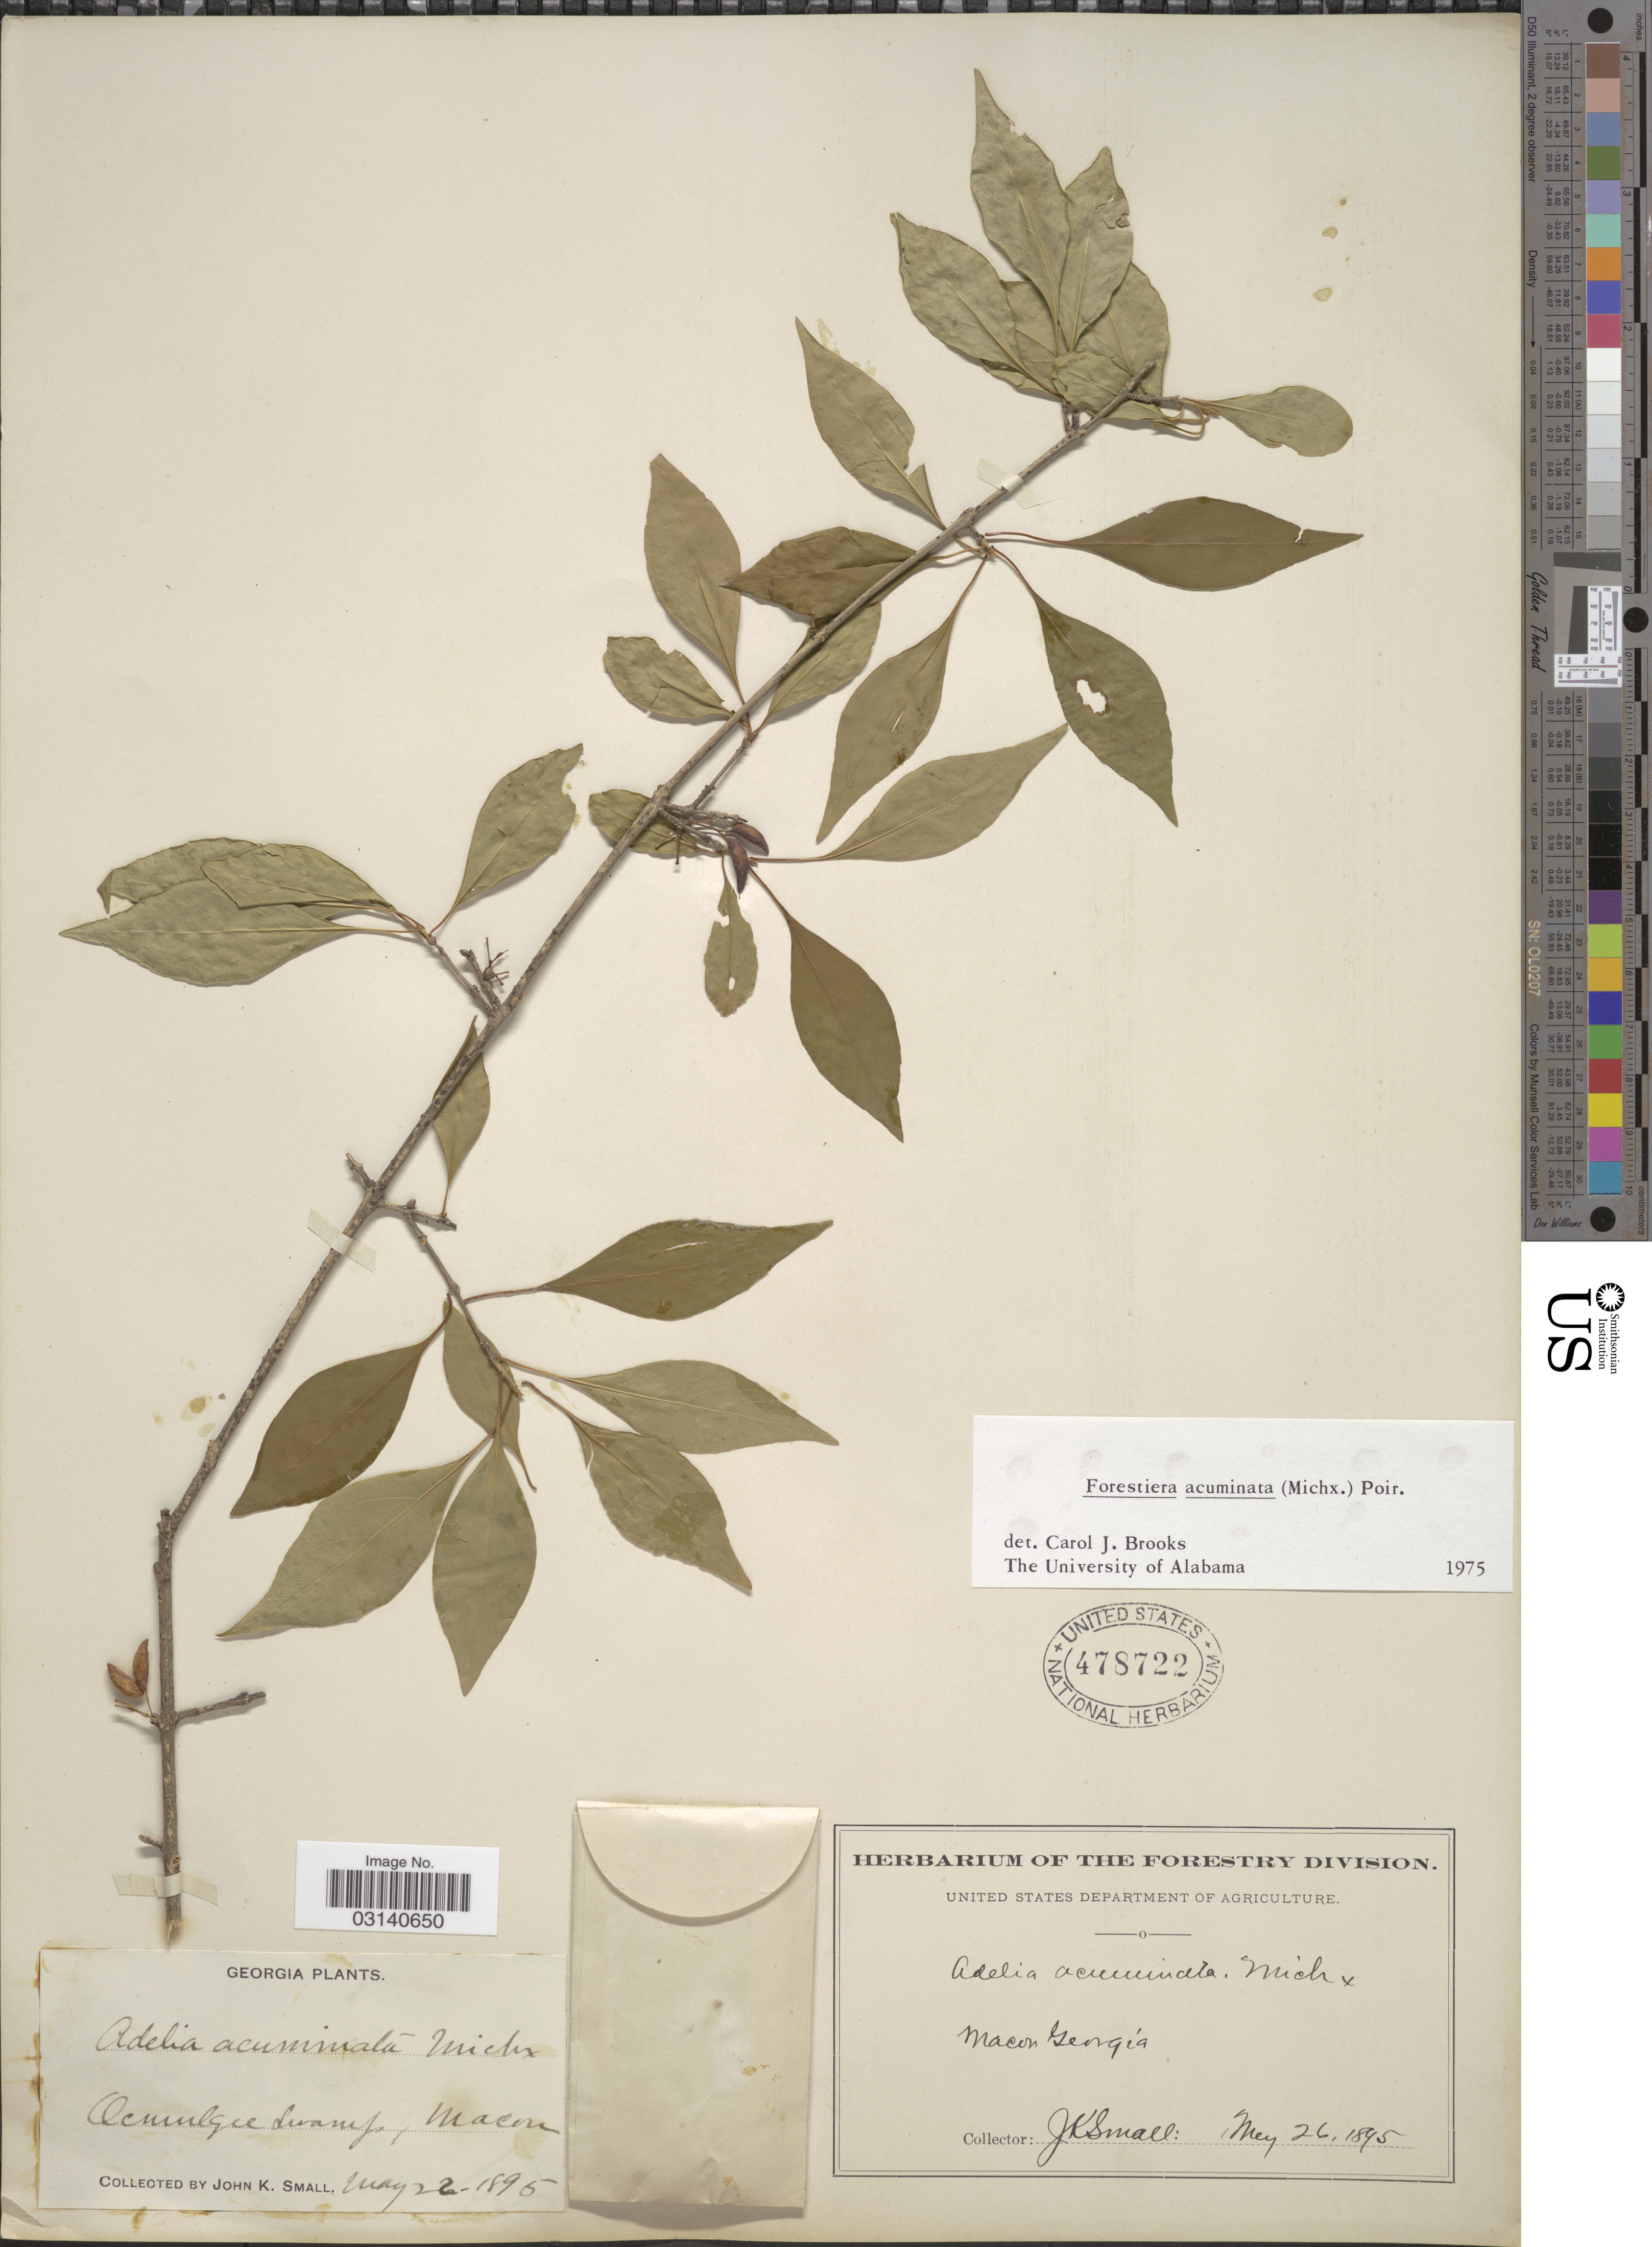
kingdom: Plantae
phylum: Tracheophyta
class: Magnoliopsida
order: Lamiales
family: Oleaceae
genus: Forestiera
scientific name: Forestiera acuminata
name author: (Michx.) Poir.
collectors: J. K. Small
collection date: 1895-05-26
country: United States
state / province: Georgia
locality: Ocmulgee swamp, Macon.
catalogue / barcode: US 478722